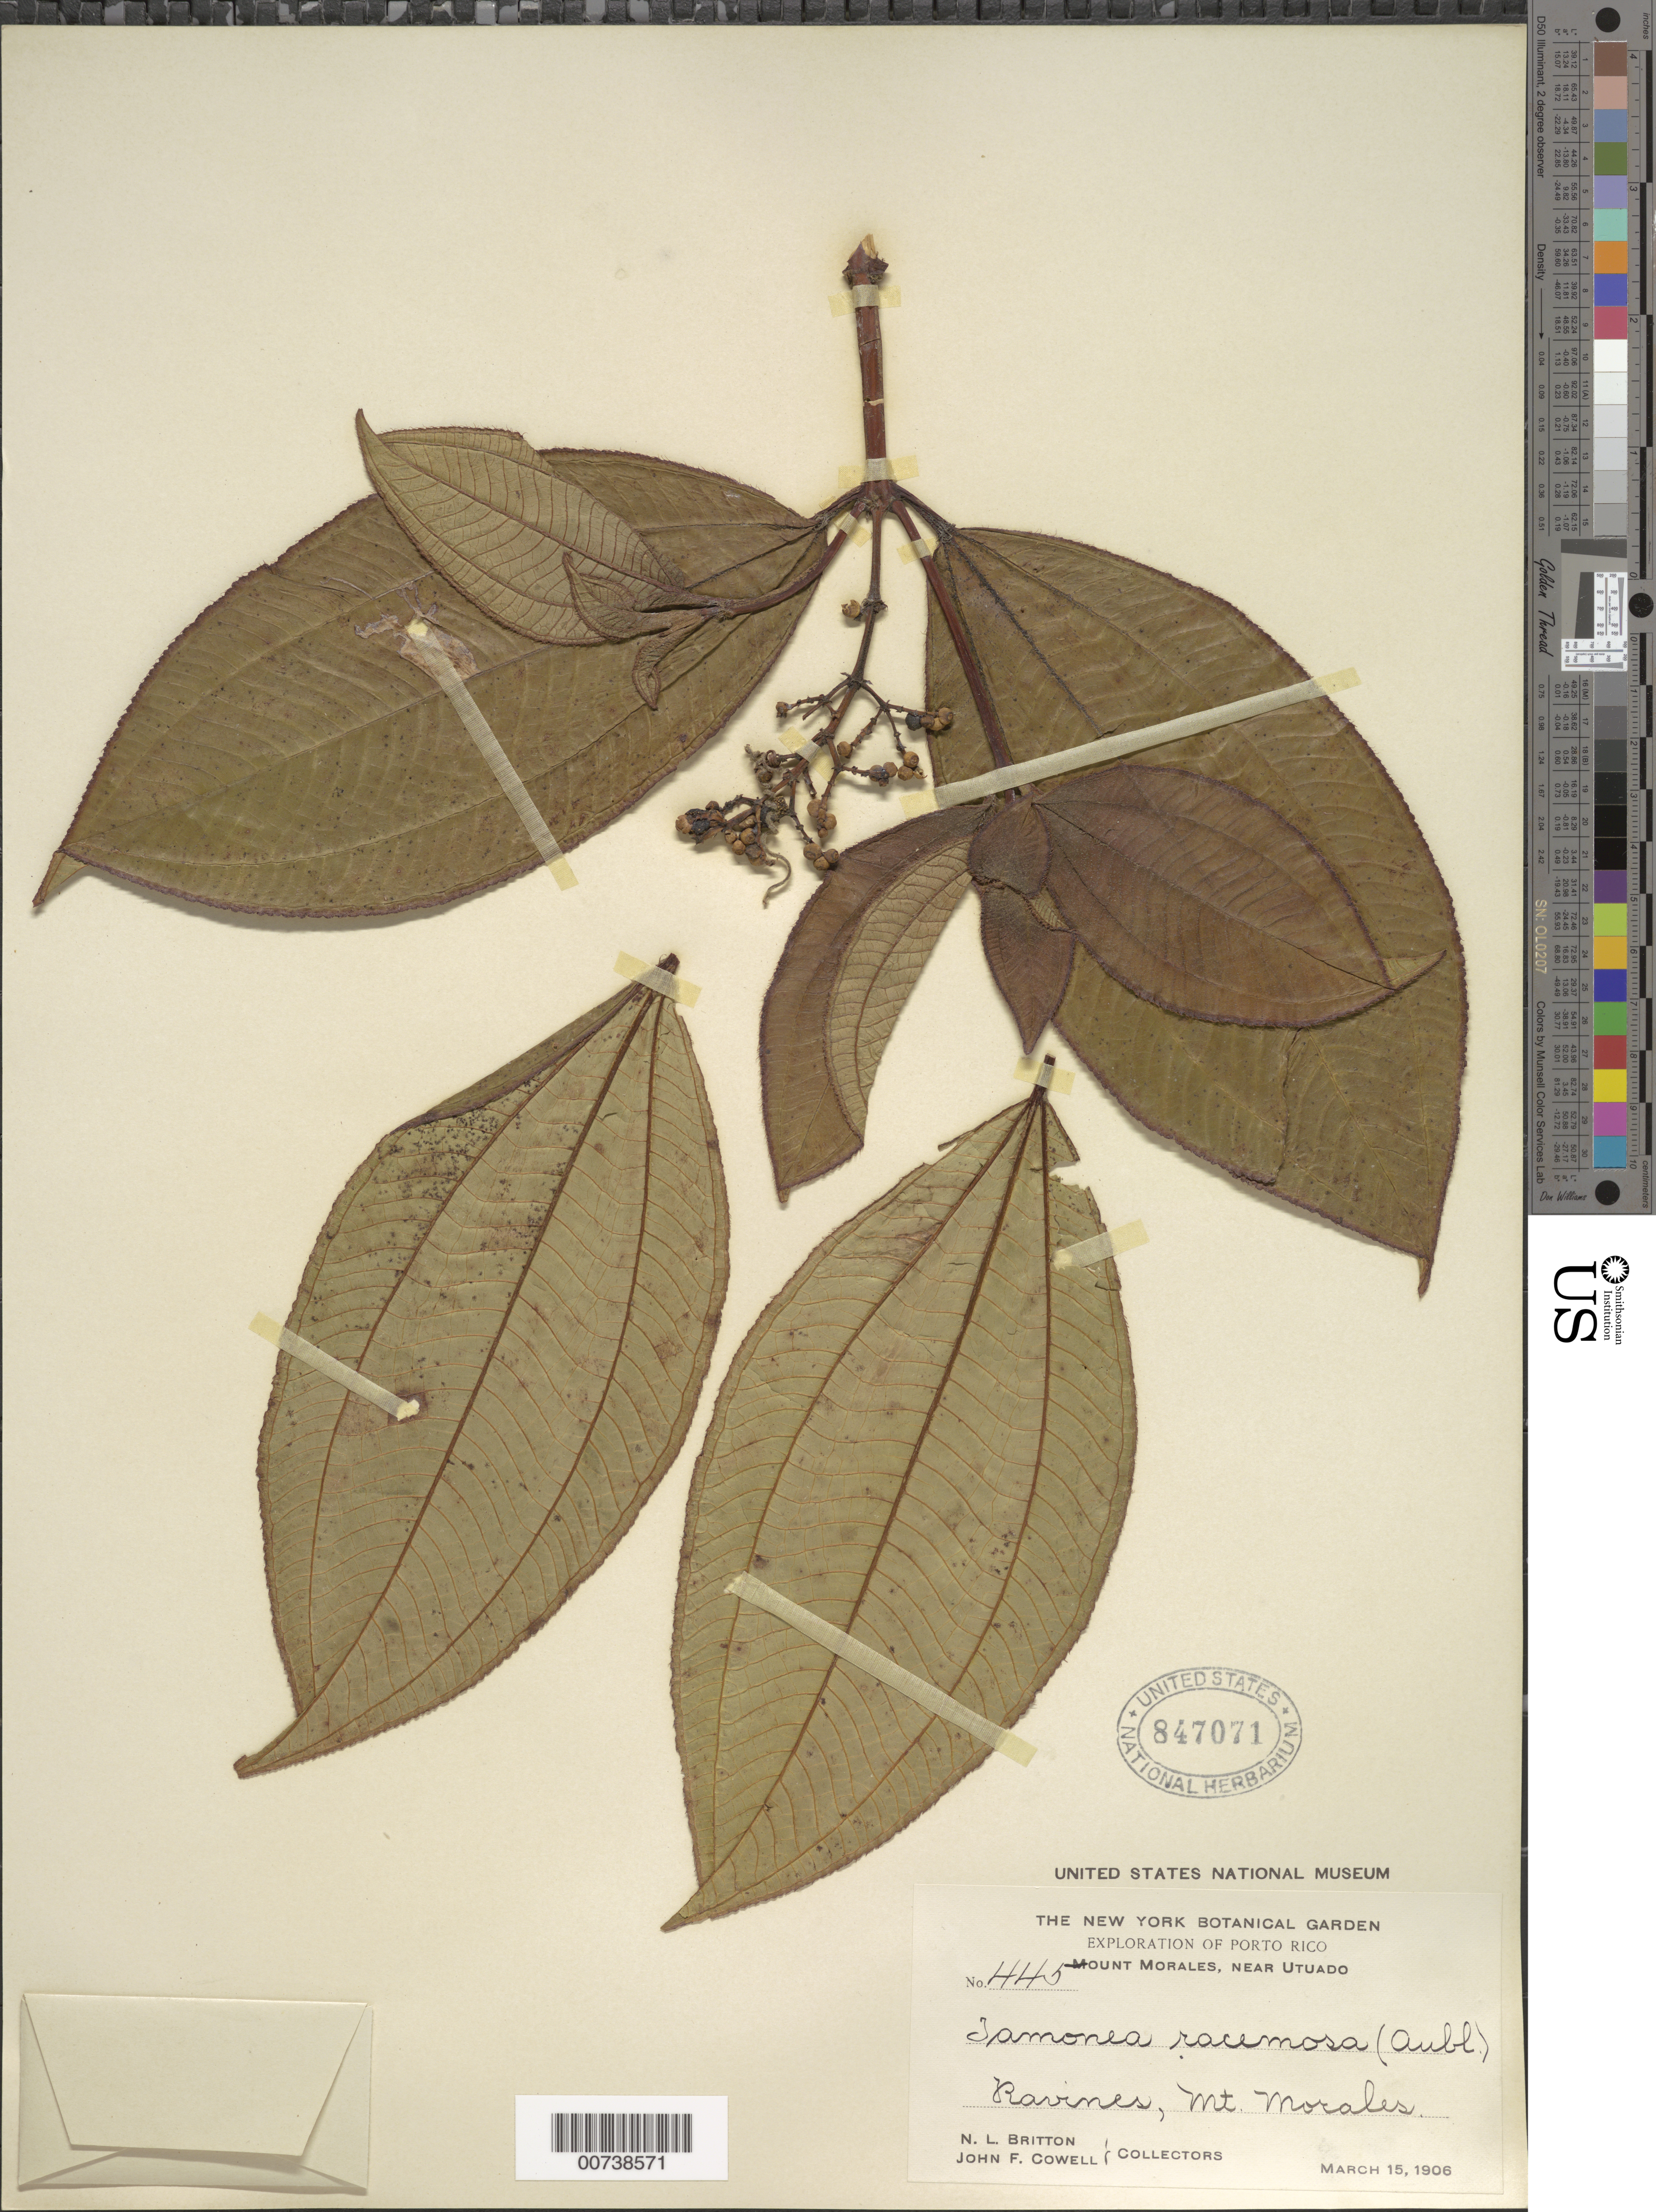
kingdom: Plantae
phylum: Tracheophyta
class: Magnoliopsida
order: Myrtales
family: Melastomataceae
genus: Miconia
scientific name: Miconia racemosa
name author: (Aubl.) DC.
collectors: N. Britton & J. F. Cowell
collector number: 445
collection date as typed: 15 Mar 1906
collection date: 1906-03-15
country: Puerto Rico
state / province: Utuado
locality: Mount Morales, near Utuado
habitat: Ravines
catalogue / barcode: US 847071